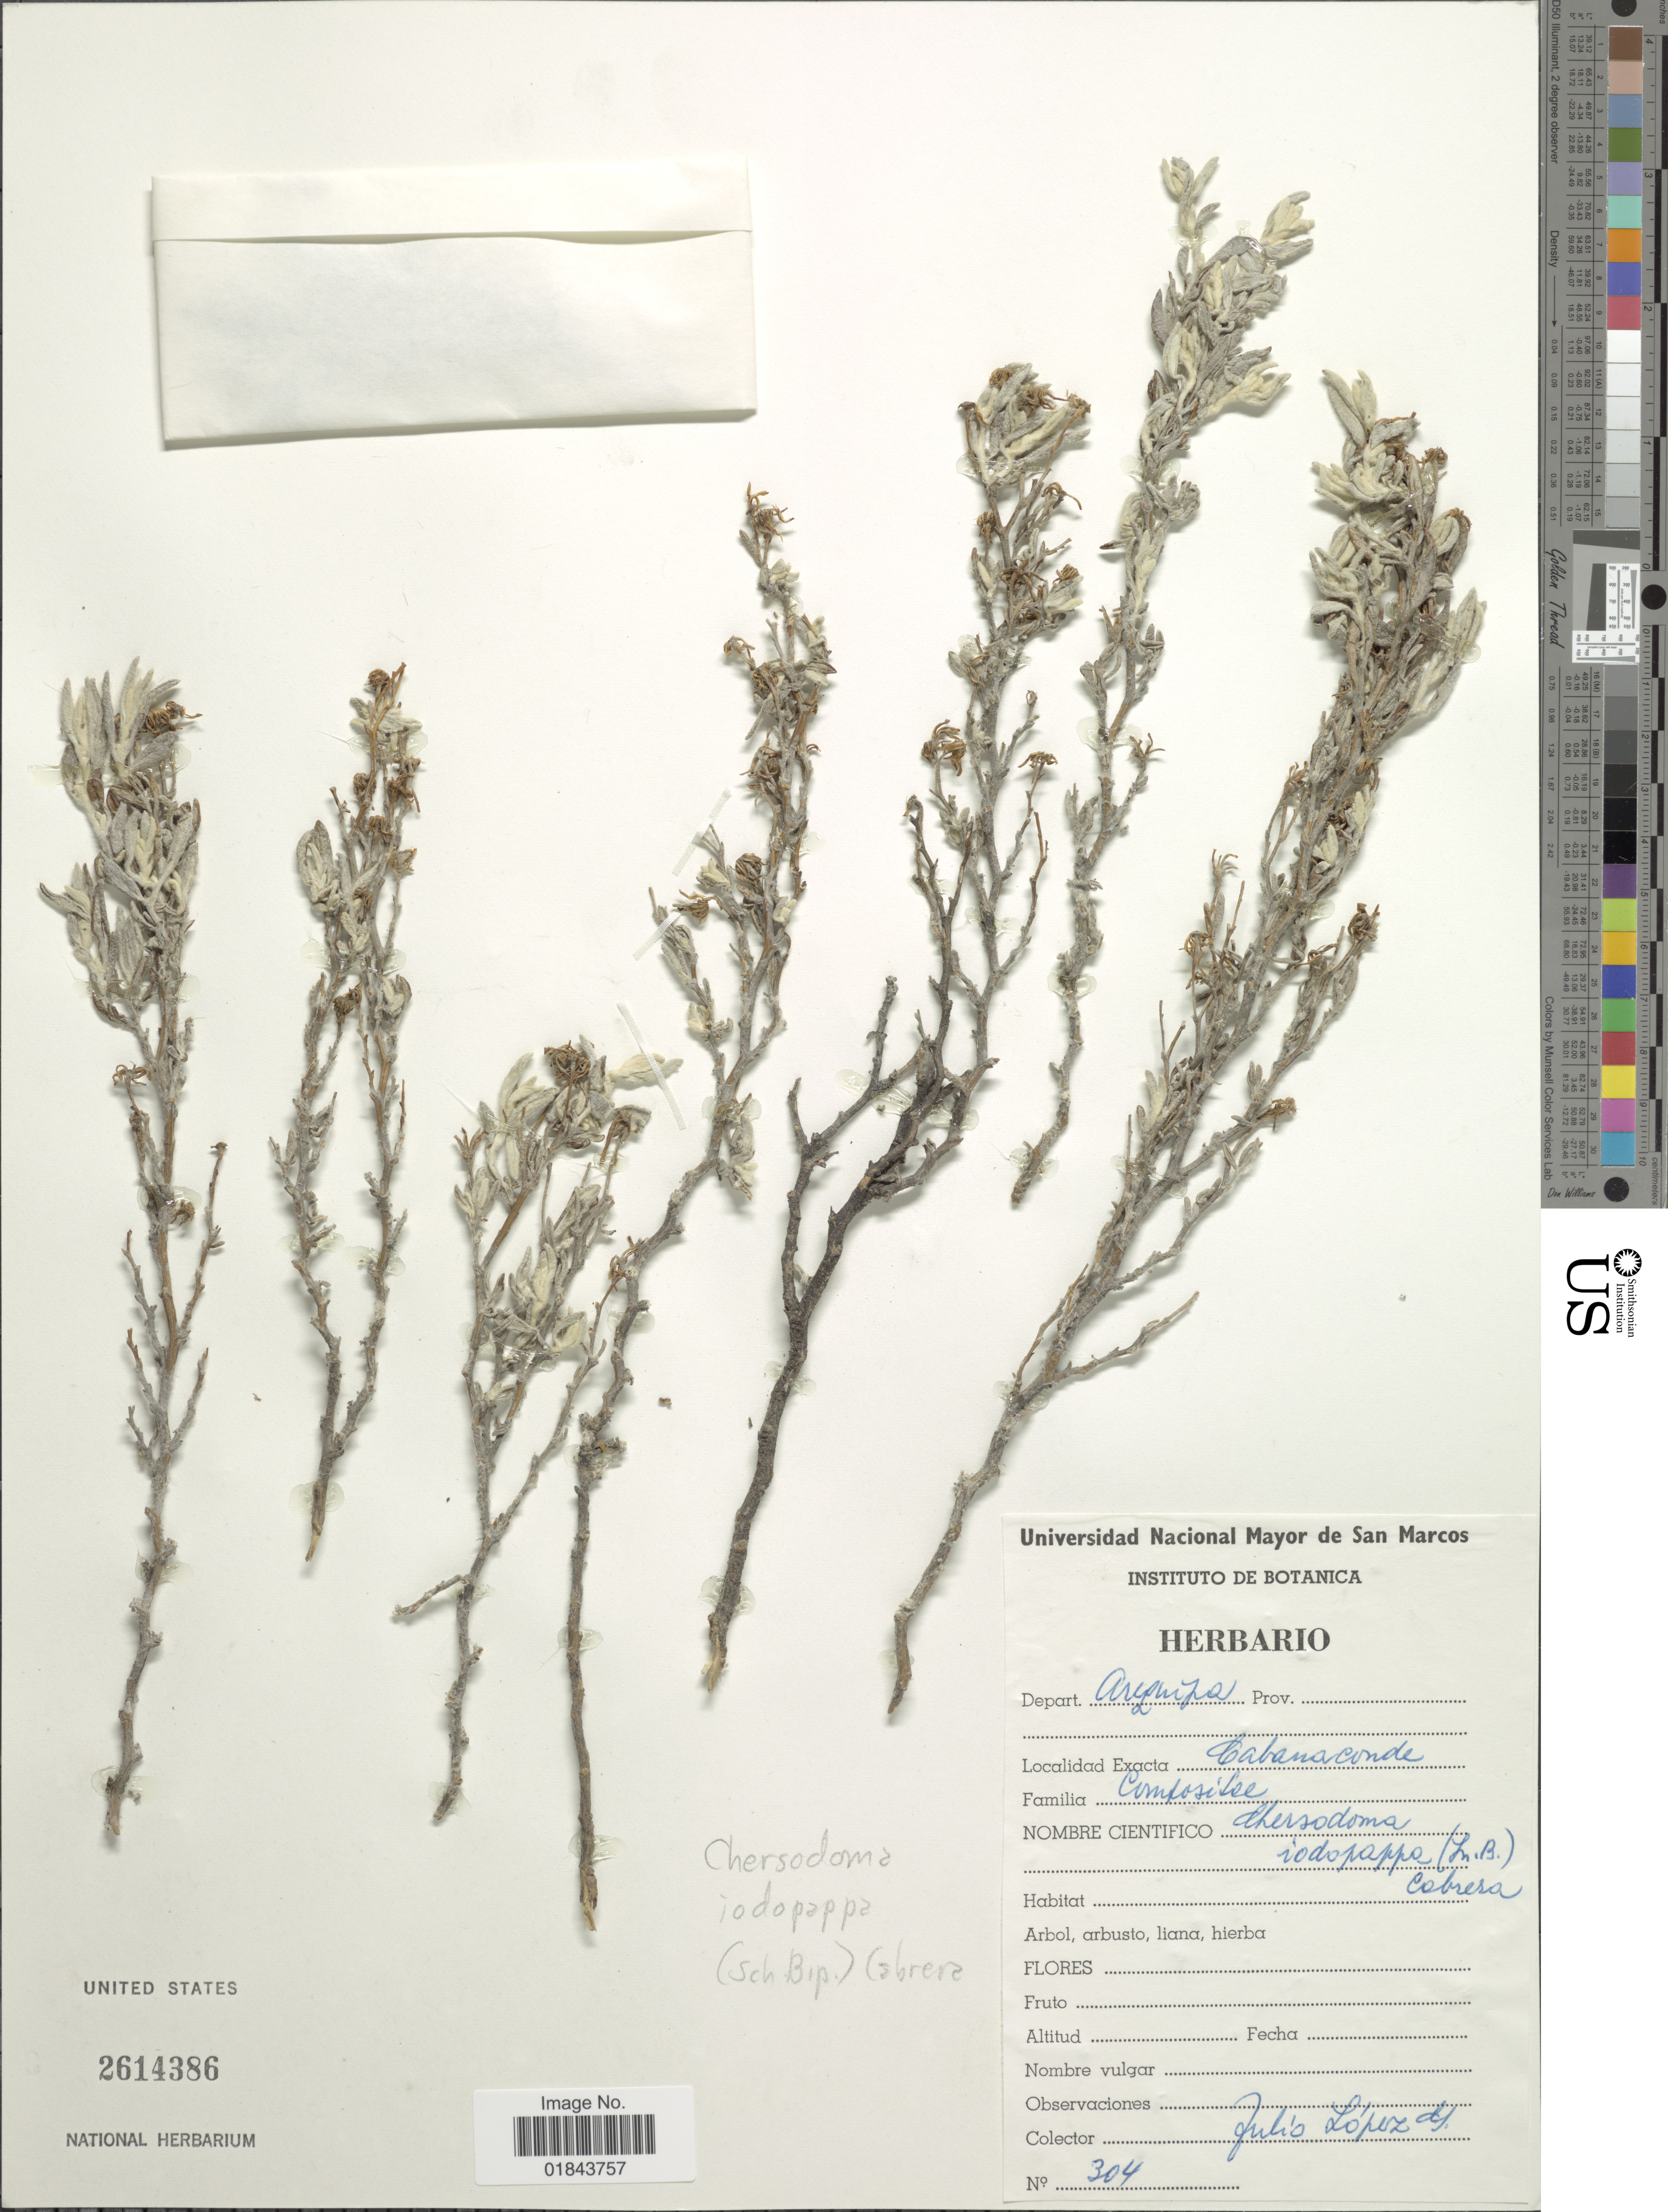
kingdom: Plantae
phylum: Tracheophyta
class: Magnoliopsida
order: Asterales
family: Asteraceae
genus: Chersodoma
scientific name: Chersodoma jodopappa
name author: (Sch. Bip.) Cabrera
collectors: J. López G.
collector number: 304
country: Peru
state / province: Arequipa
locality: Depart. Arequipa. Cabanaconde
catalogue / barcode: US 2614386